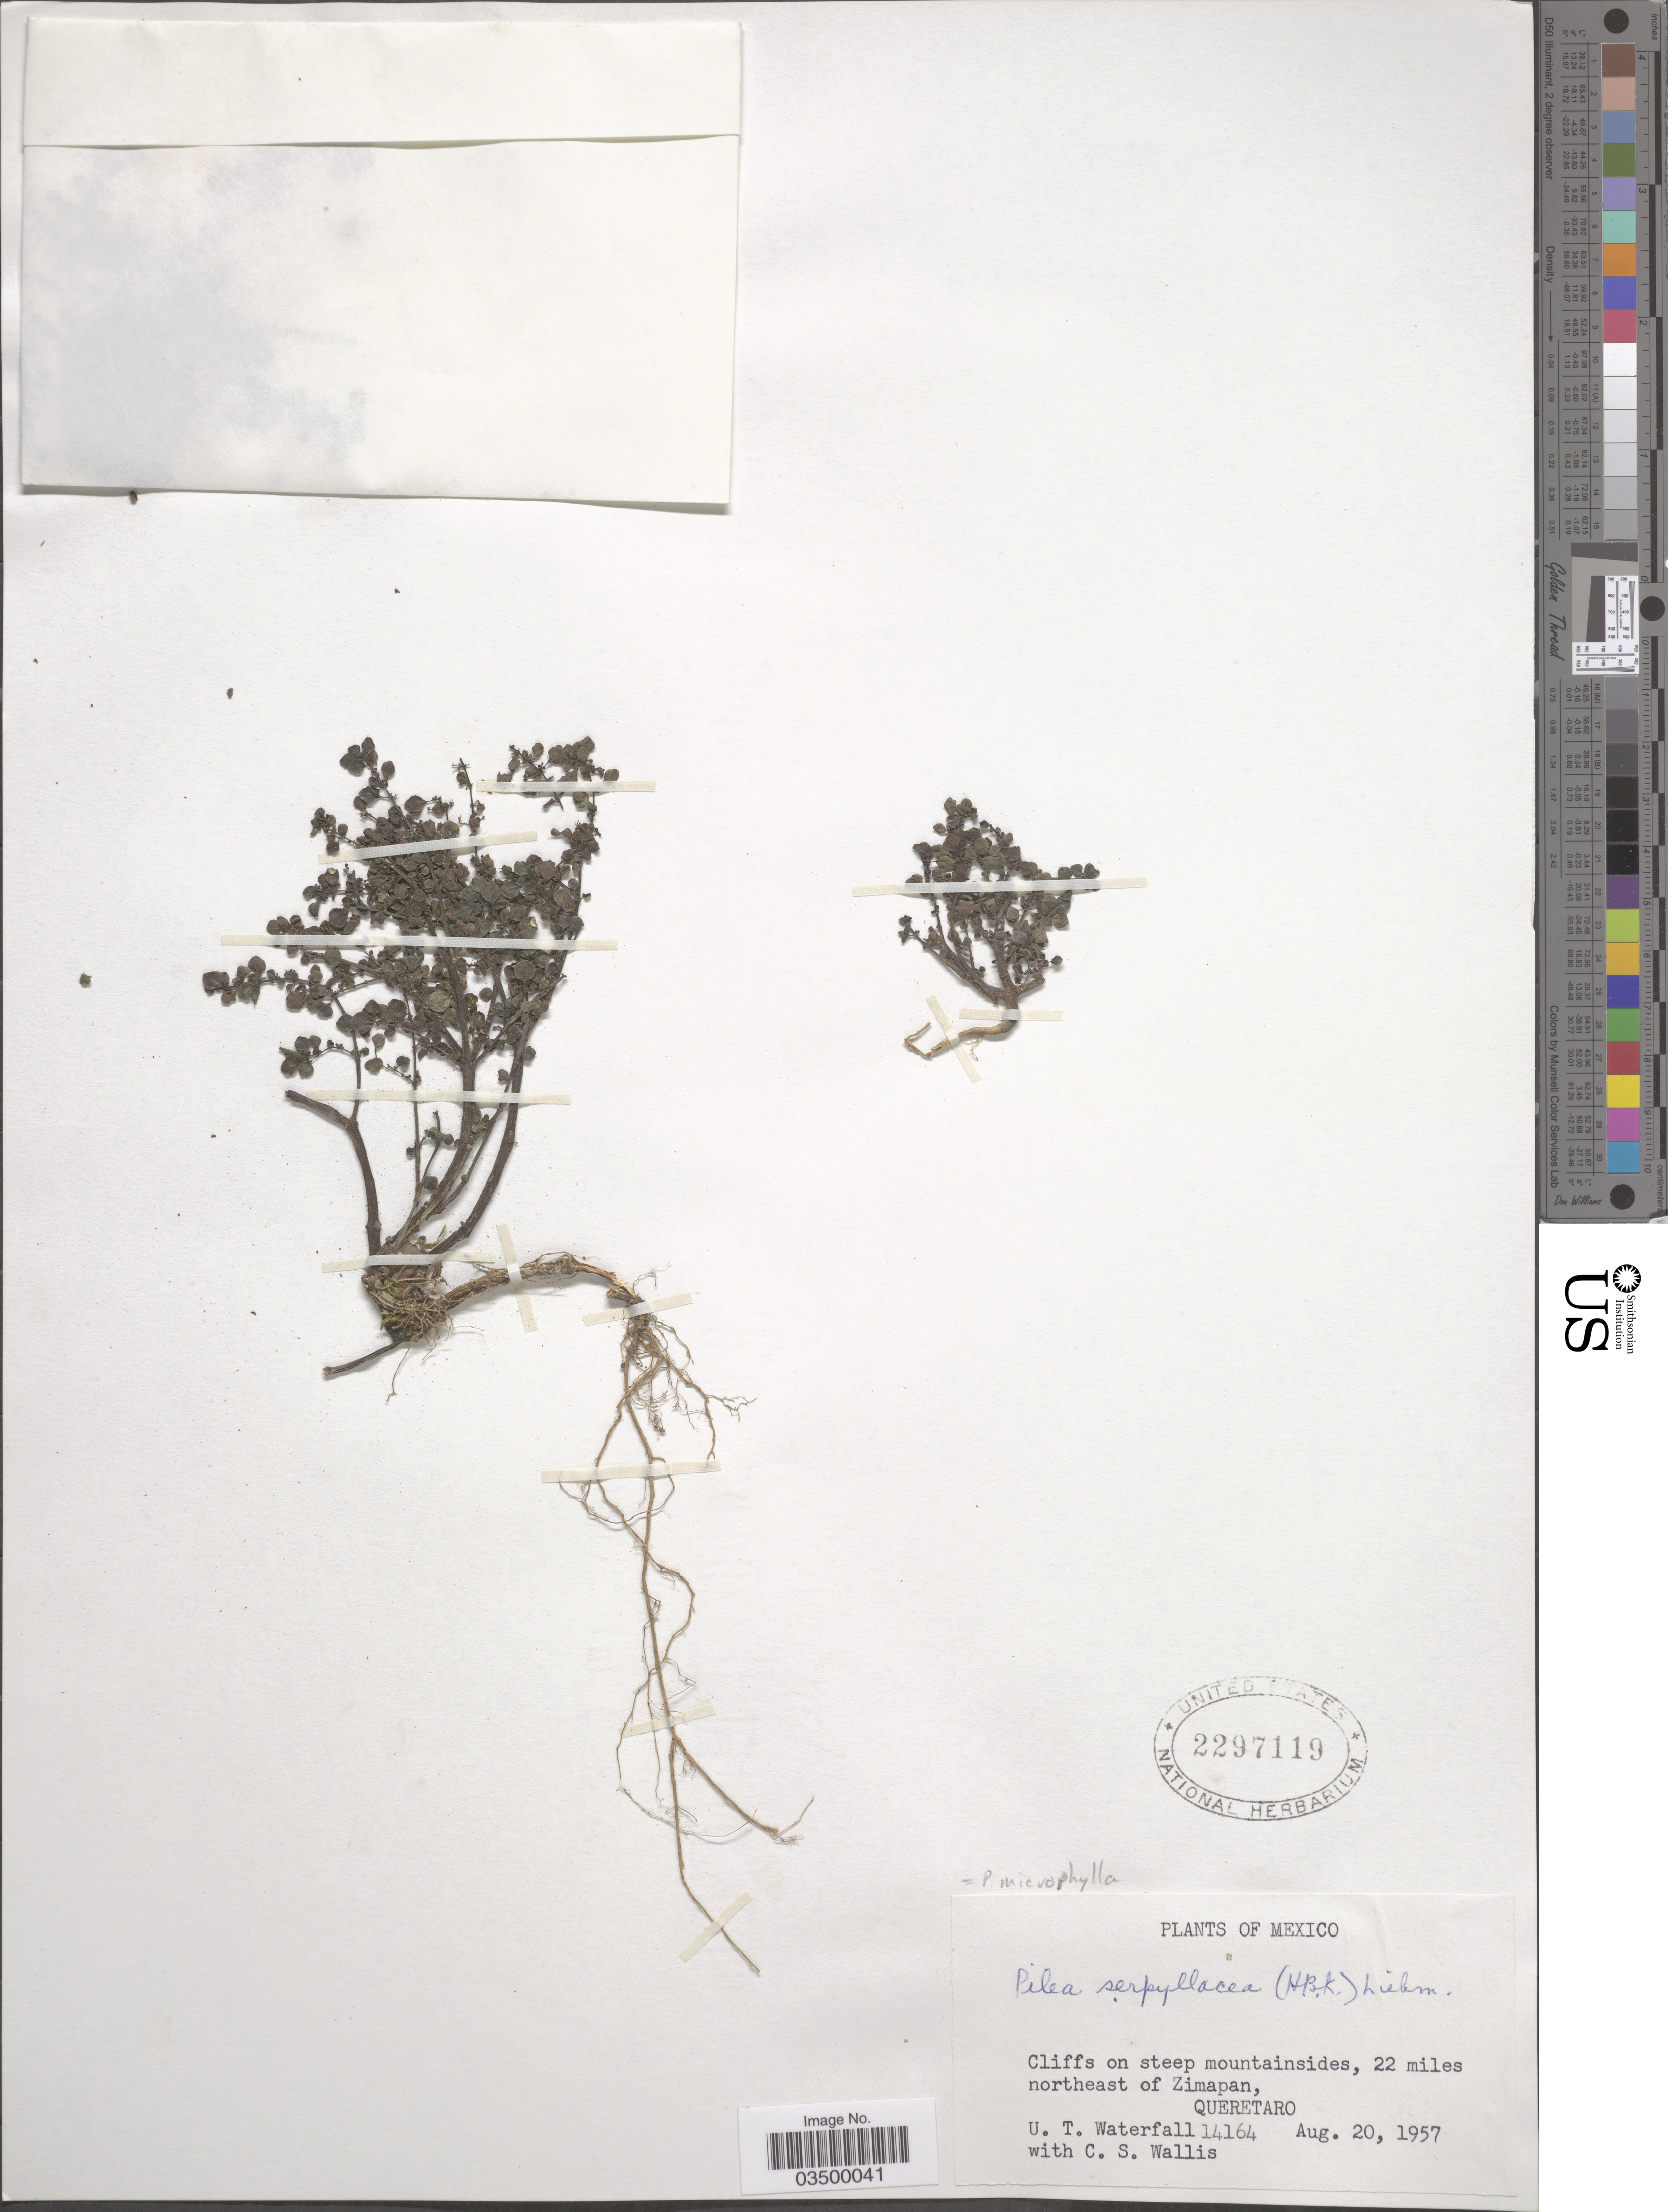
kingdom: Plantae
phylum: Tracheophyta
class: Magnoliopsida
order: Rosales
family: Urticaceae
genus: Pilea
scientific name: Pilea microphylla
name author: (L.) Liebm.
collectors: U. T. Waterfall & C. S. Wallis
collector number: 14164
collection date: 1957-08-20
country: Mexico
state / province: Querétaro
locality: Cliffs on steep mountainsides, 22 miles northeast of Zimapan.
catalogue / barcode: US 2297119